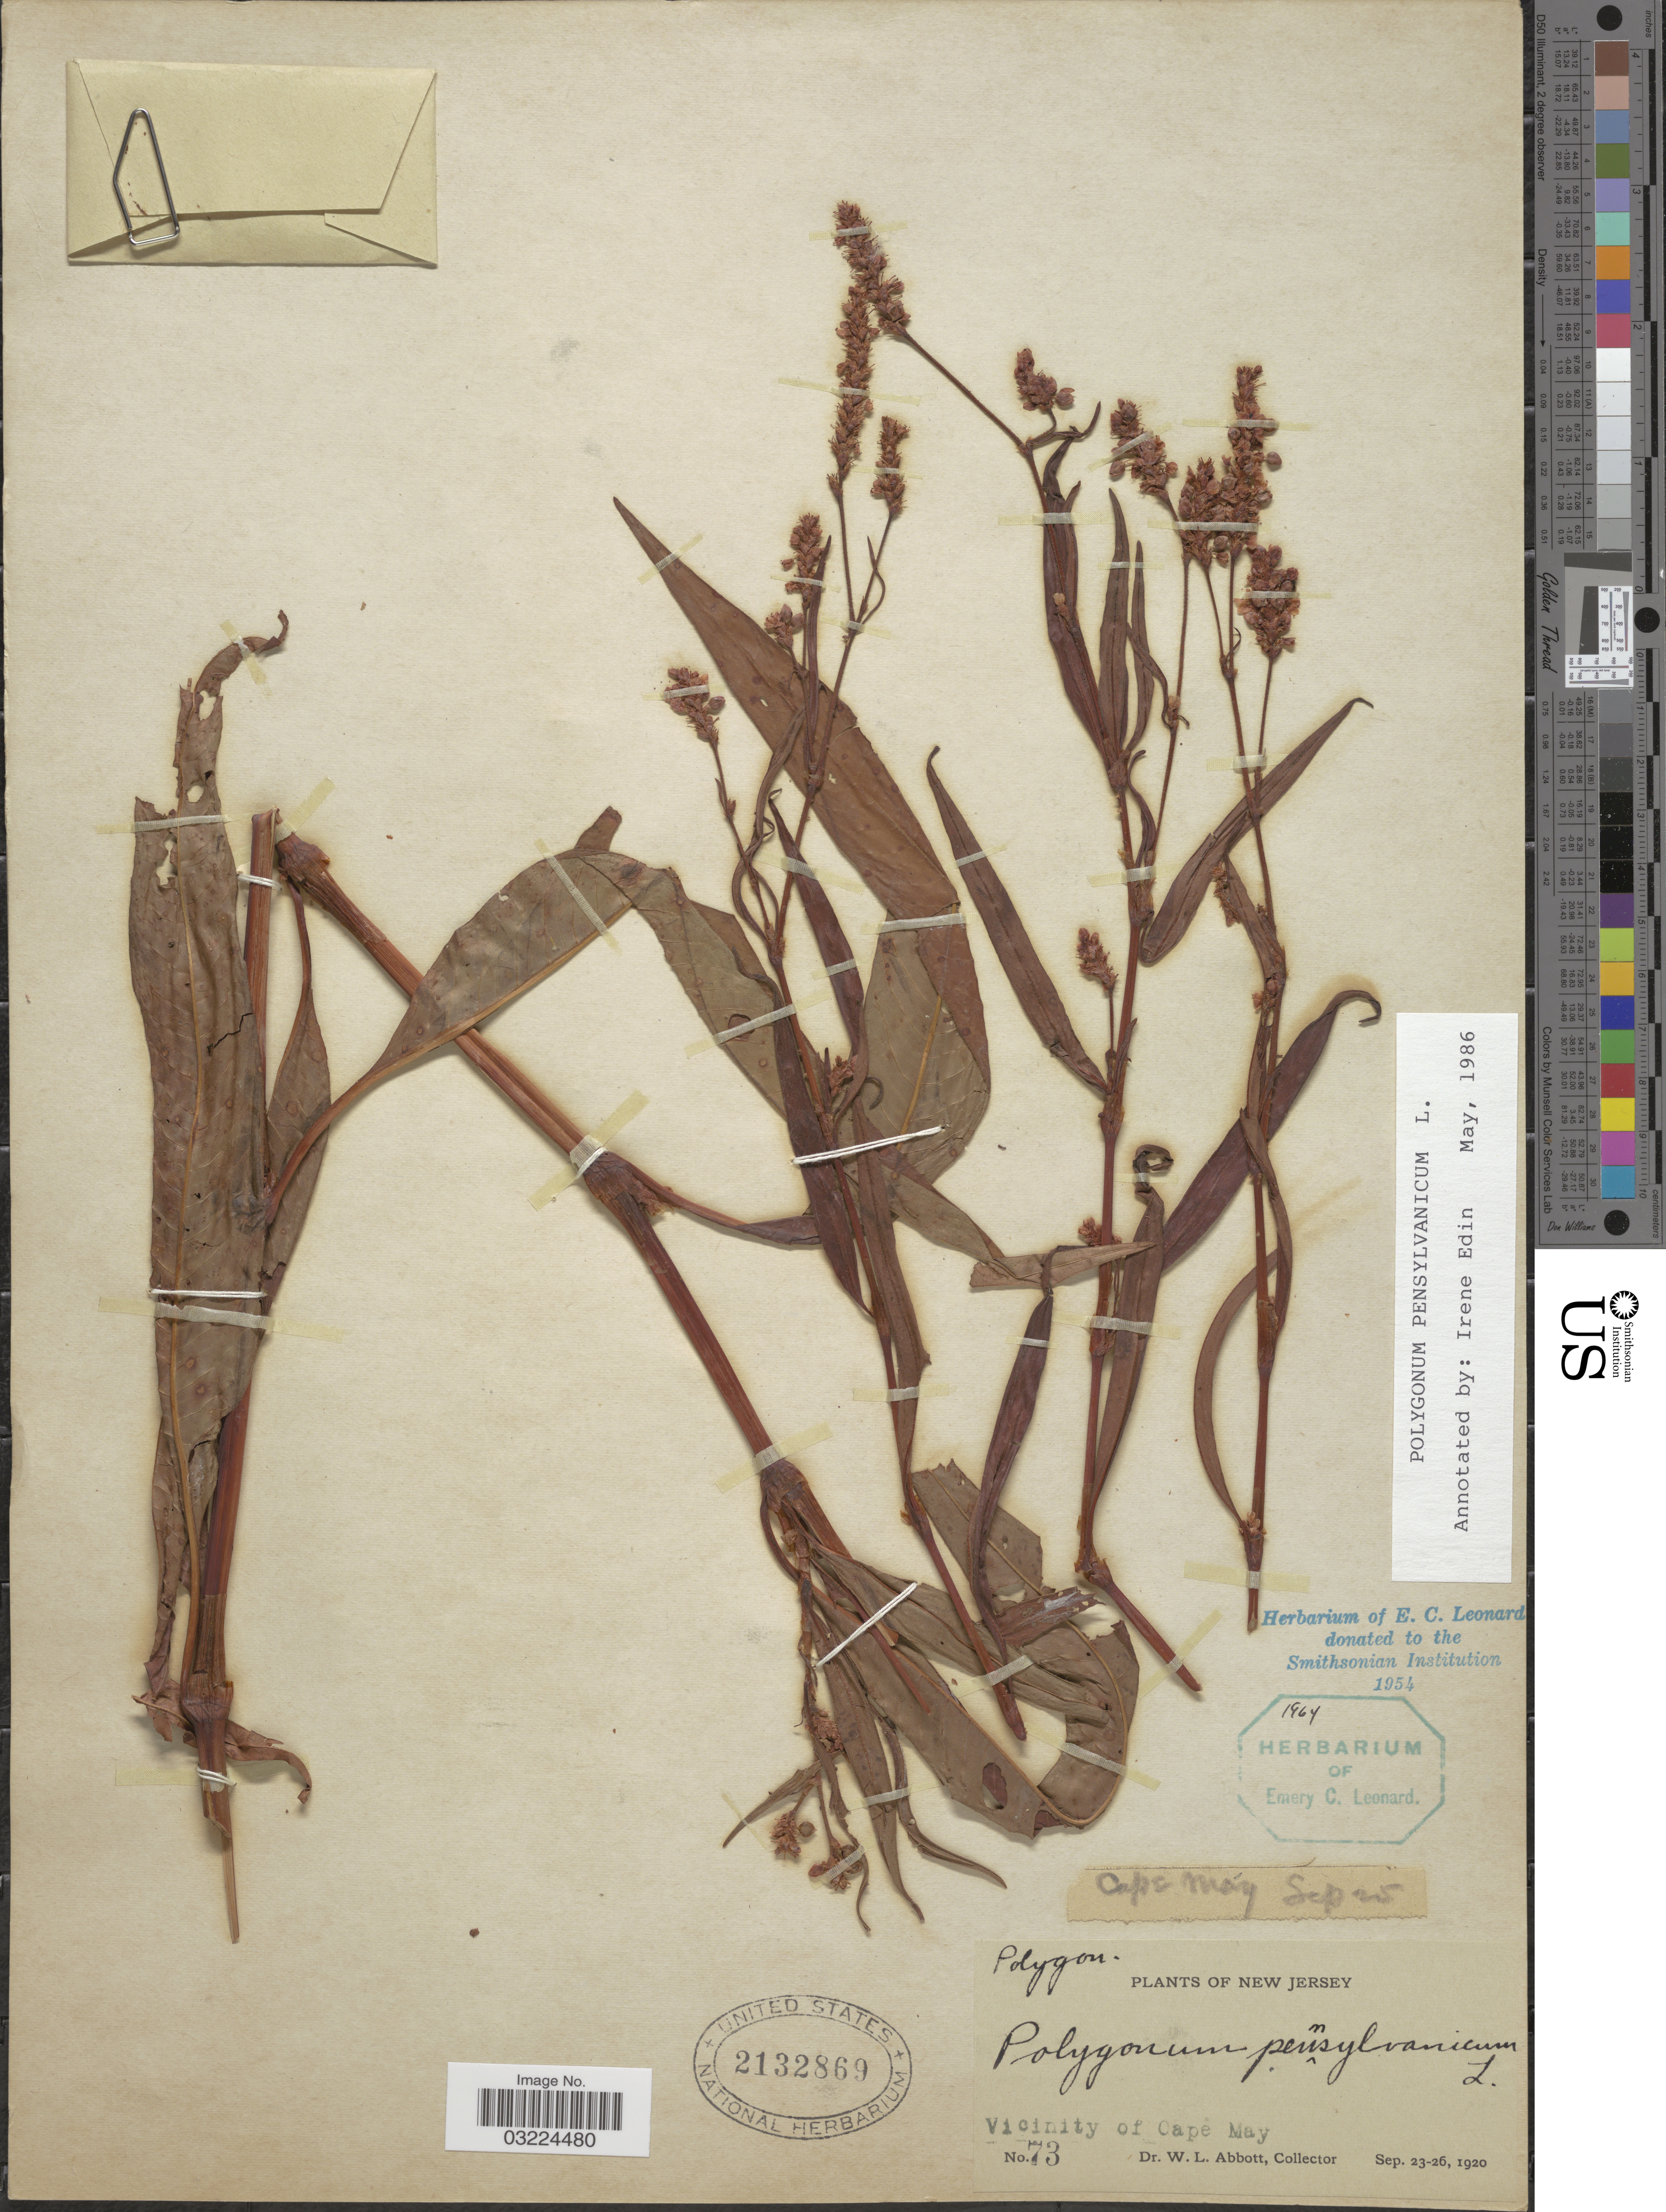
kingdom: Plantae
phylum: Tracheophyta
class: Magnoliopsida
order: Caryophyllales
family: Polygonaceae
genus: Persicaria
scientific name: Persicaria pensylvanica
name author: (L.) M. Gómez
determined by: Atha, D. E.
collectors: W. L. Abbott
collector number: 73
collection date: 1920-09-23/1920-09-26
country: United States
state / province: New Jersey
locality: Vicinity of Cape May.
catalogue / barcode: US 2132869